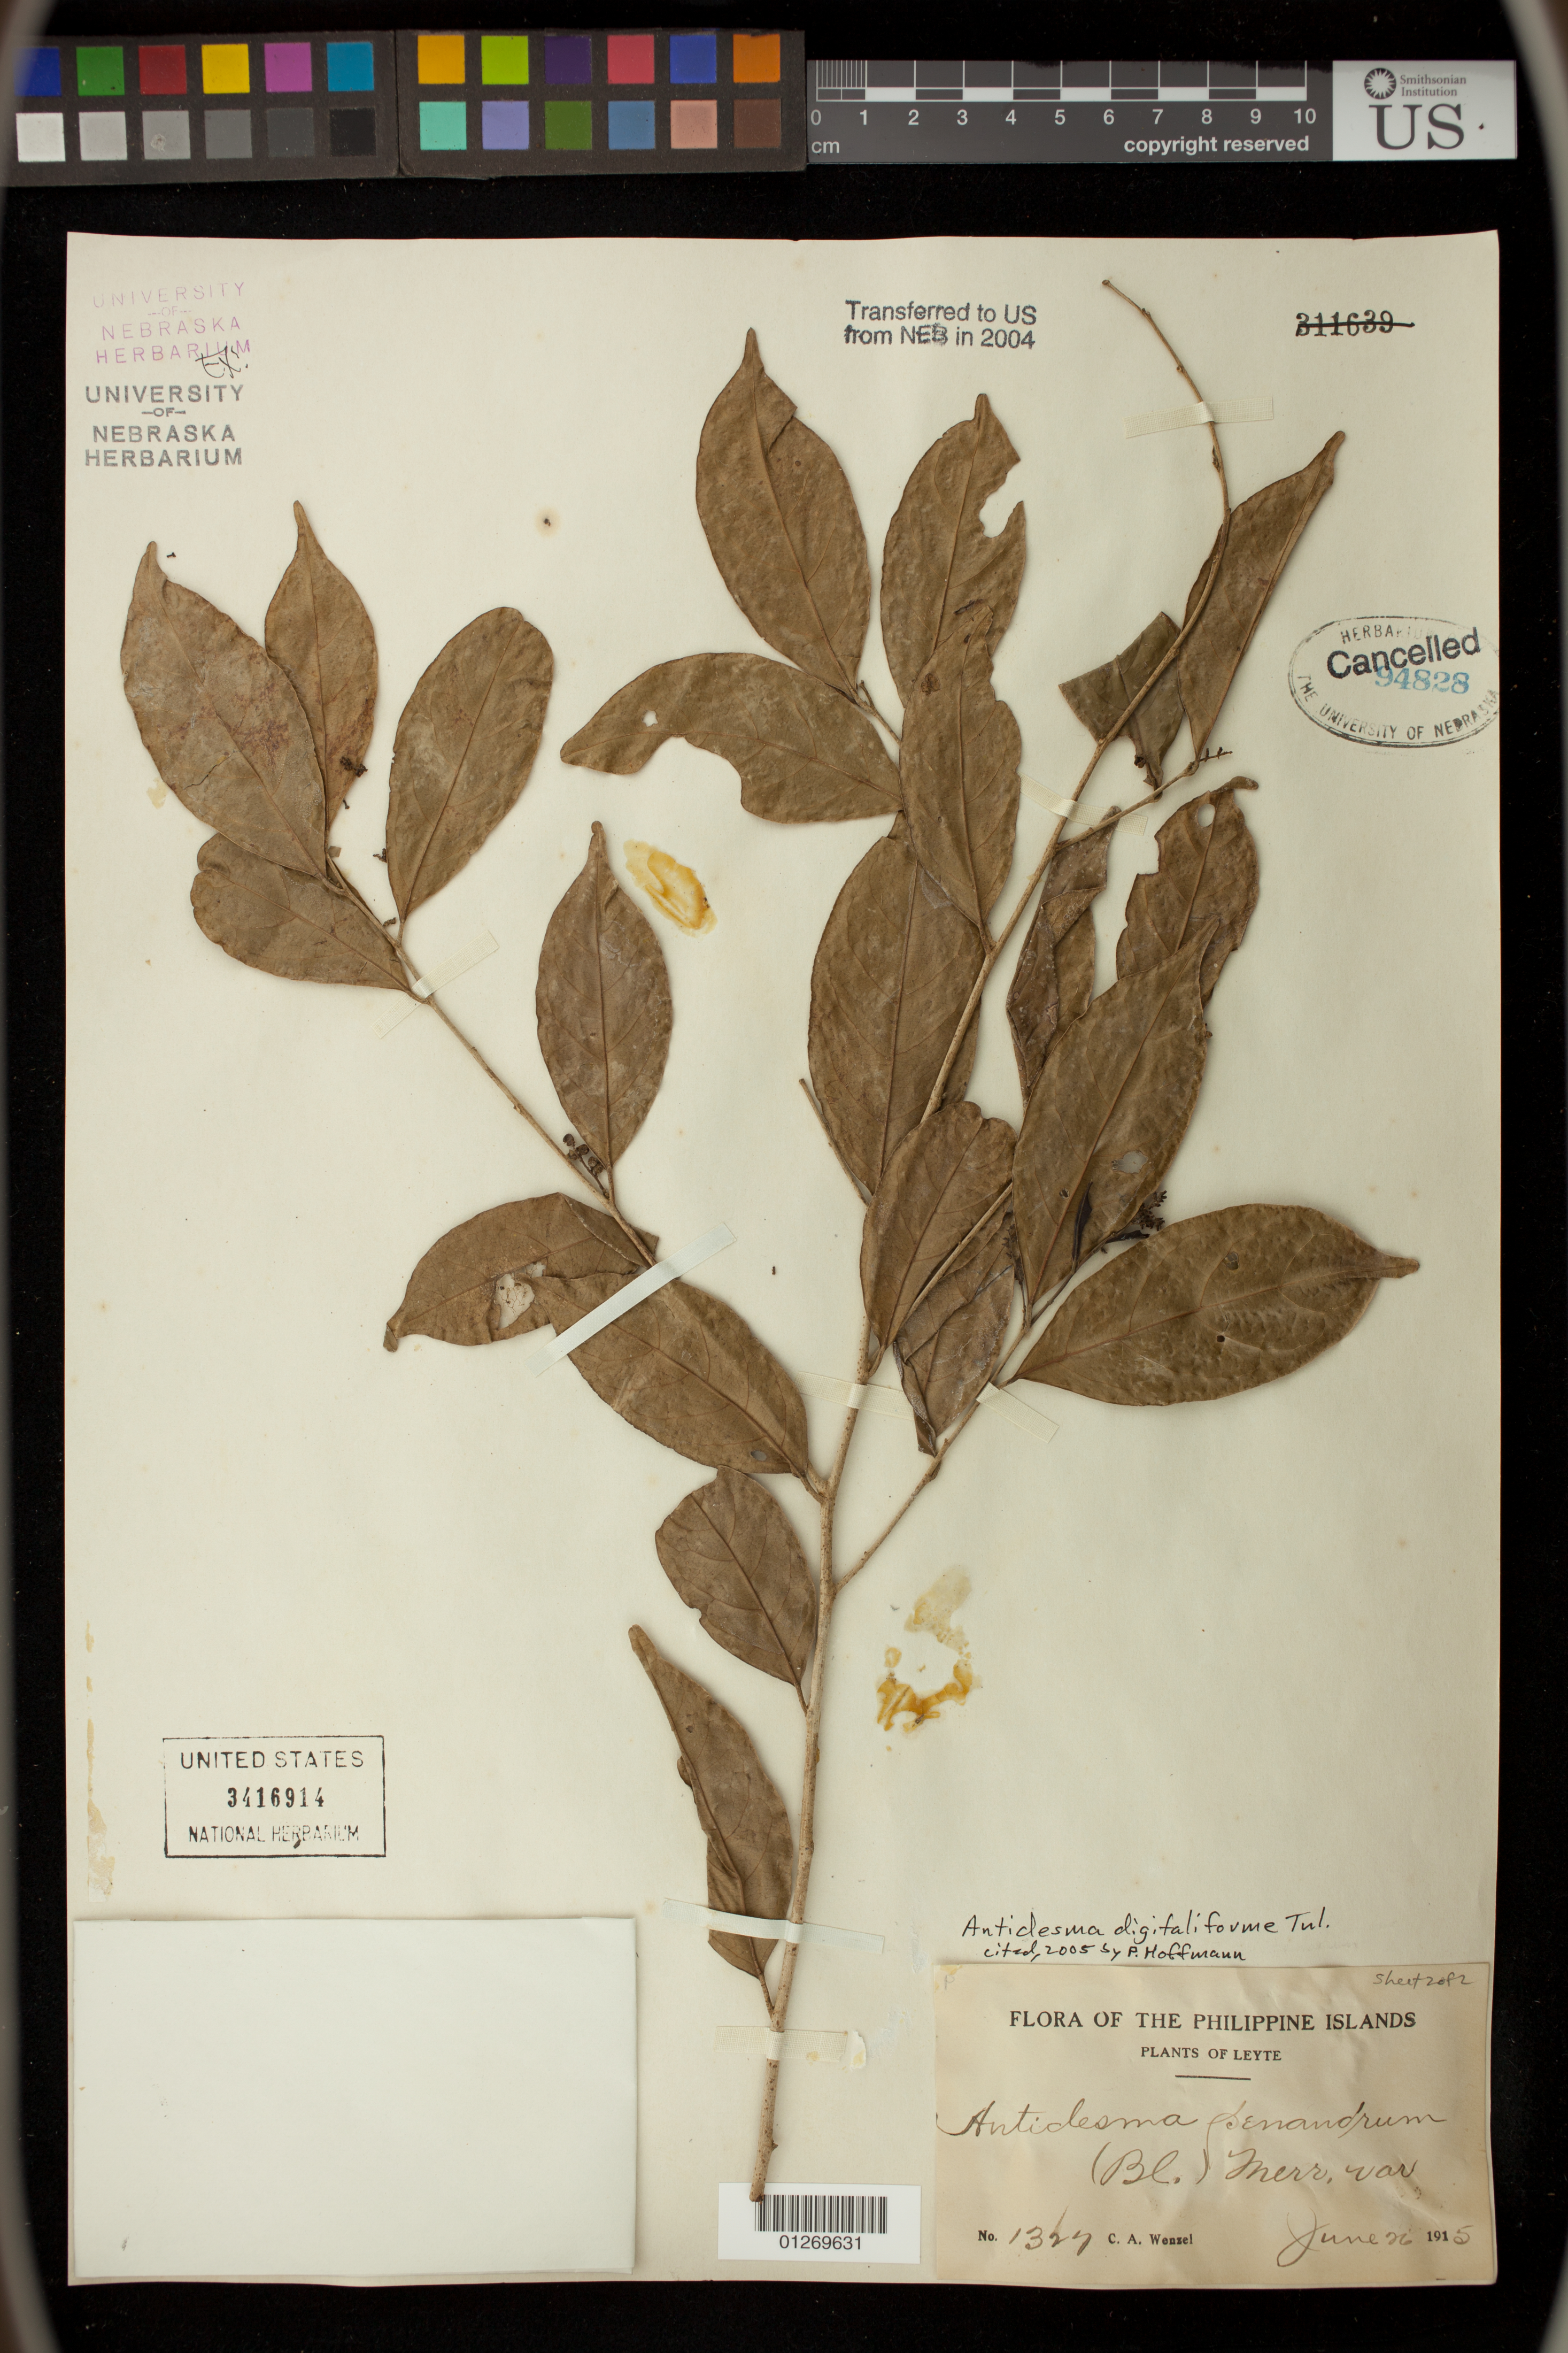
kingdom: Plantae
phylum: Tracheophyta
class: Magnoliopsida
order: Malpighiales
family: Phyllanthaceae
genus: Antidesma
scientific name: Antidesma digitaliforme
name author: Tul.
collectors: C. Wenzel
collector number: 1327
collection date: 1915-06-26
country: Philippines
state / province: Eastern Visayas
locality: Leyte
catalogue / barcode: US 3416914